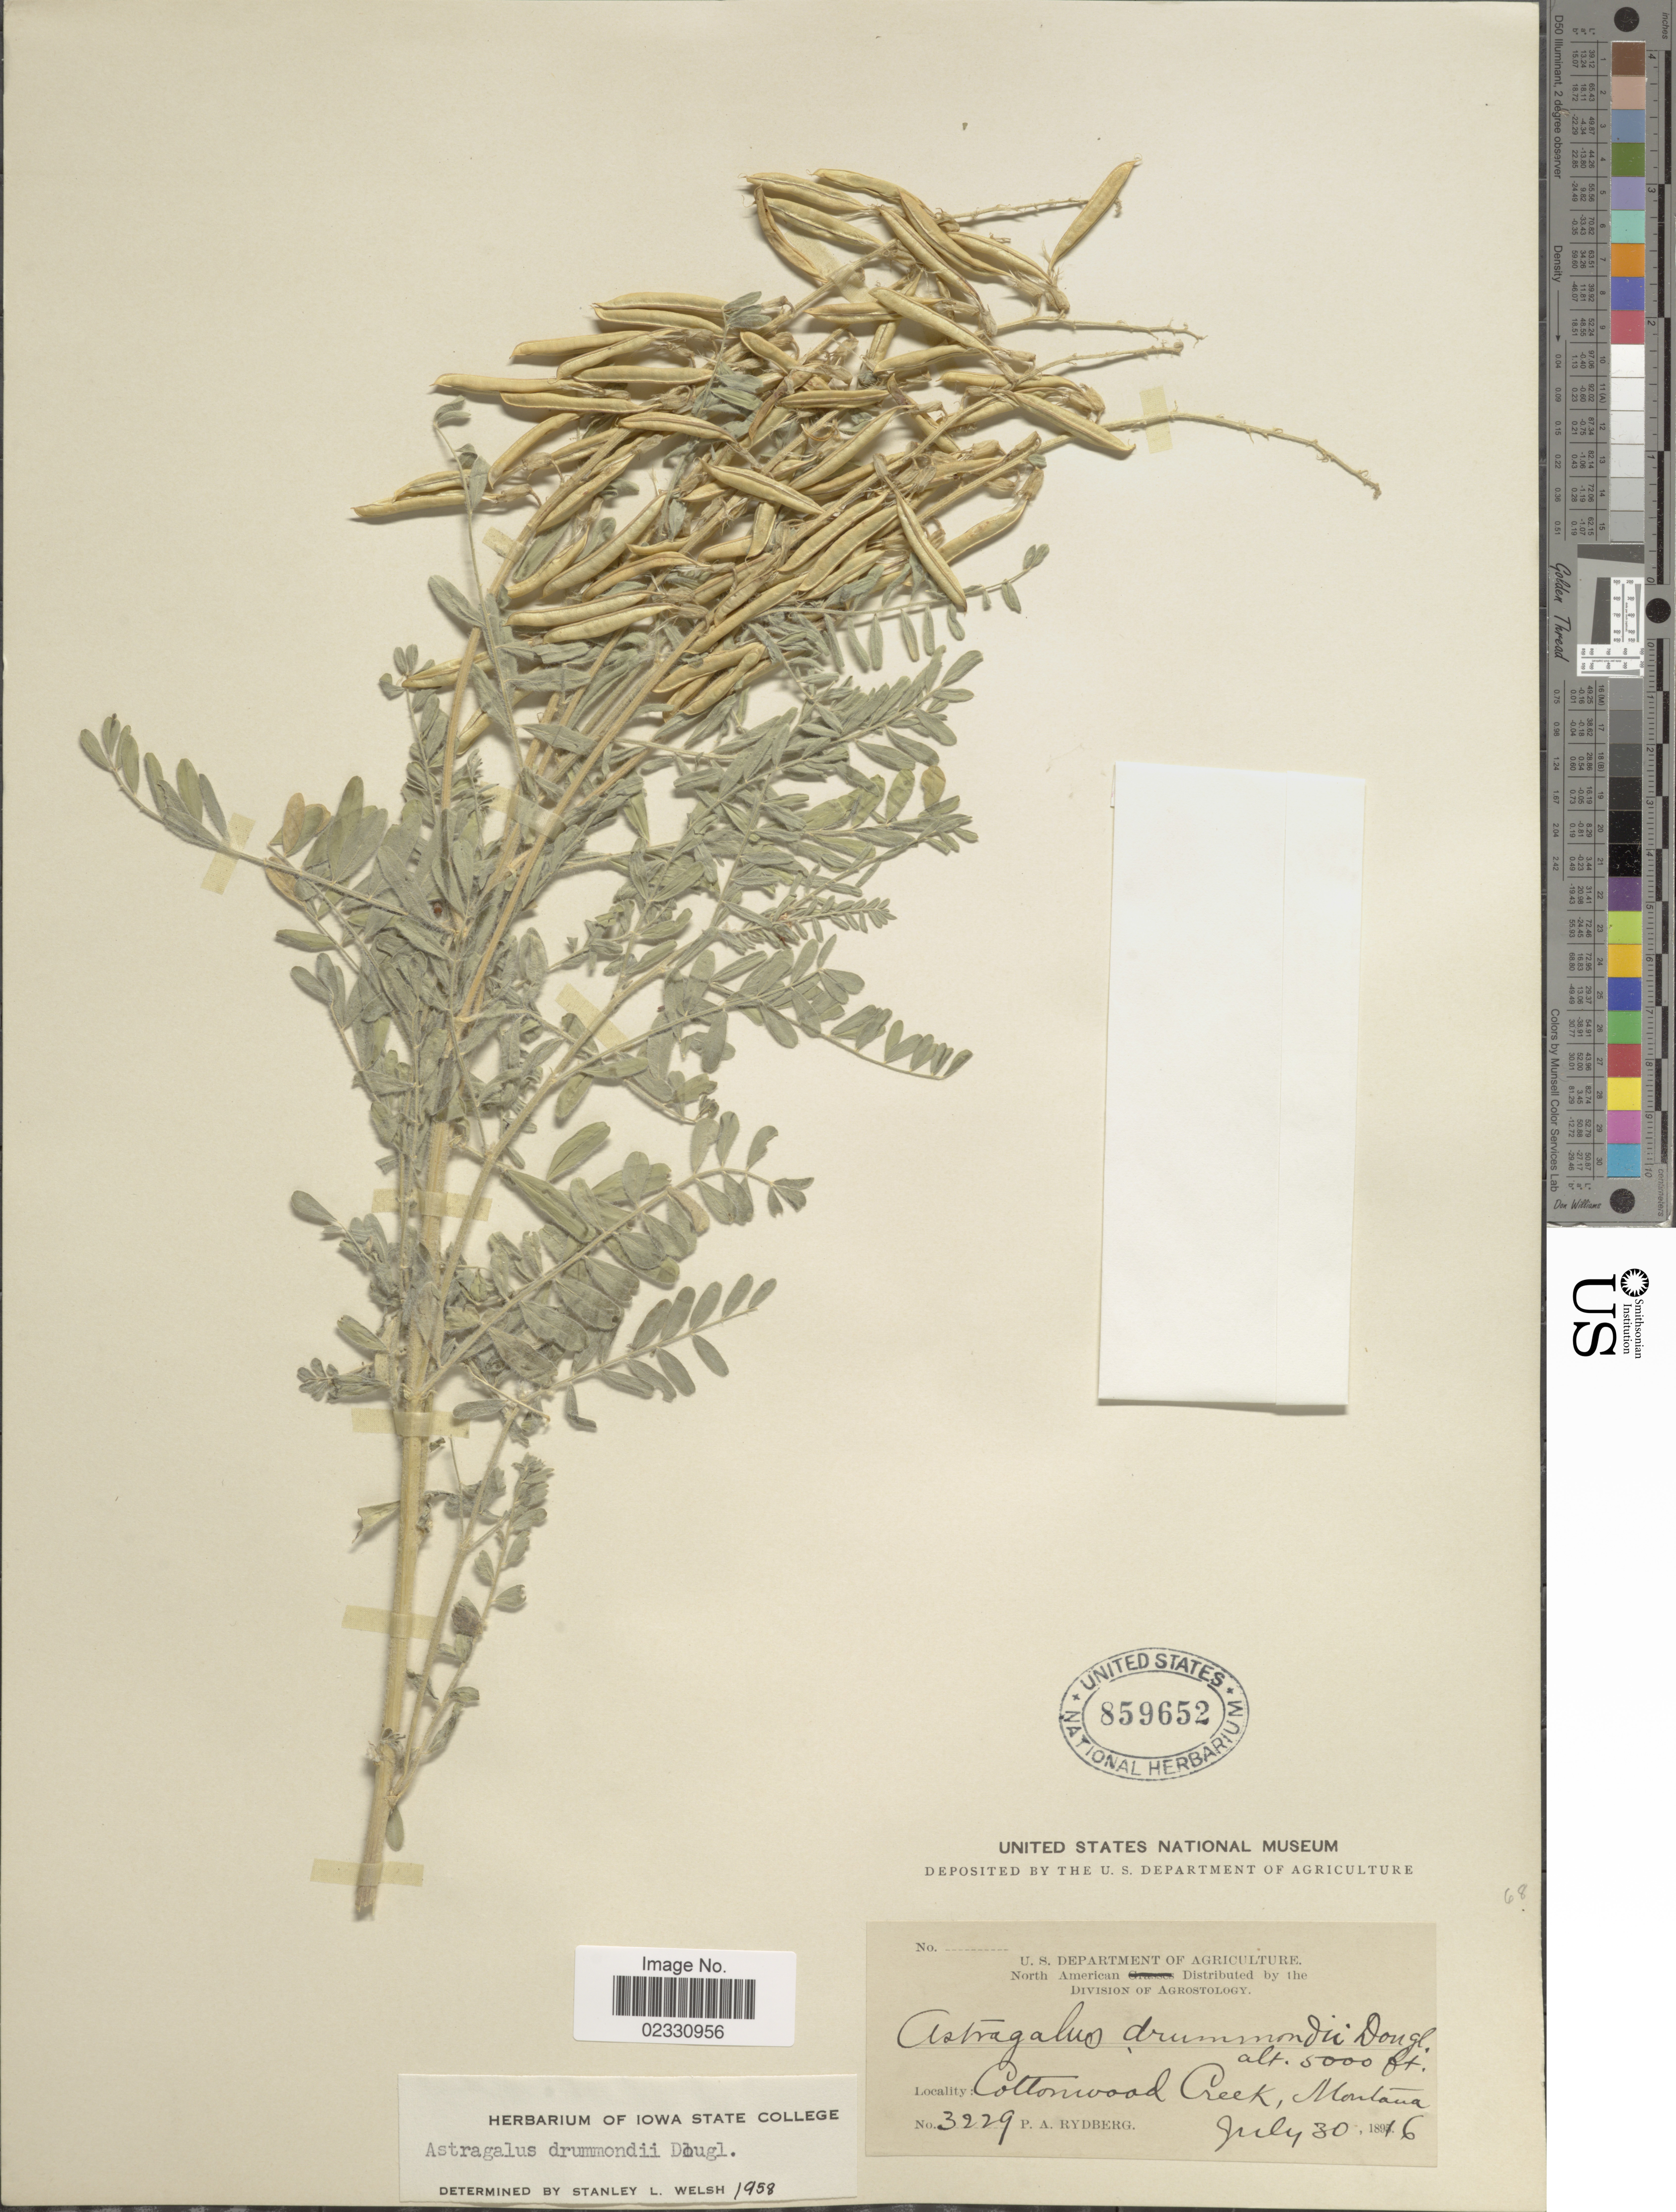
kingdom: Plantae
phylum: Tracheophyta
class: Magnoliopsida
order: Fabales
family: Fabaceae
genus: Astragalus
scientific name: Astragalus drummondii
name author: Hook.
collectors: P. A. Rydberg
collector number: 3229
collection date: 1816-07-30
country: United States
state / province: Montana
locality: Cottonwood Creek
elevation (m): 1524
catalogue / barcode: US 859652